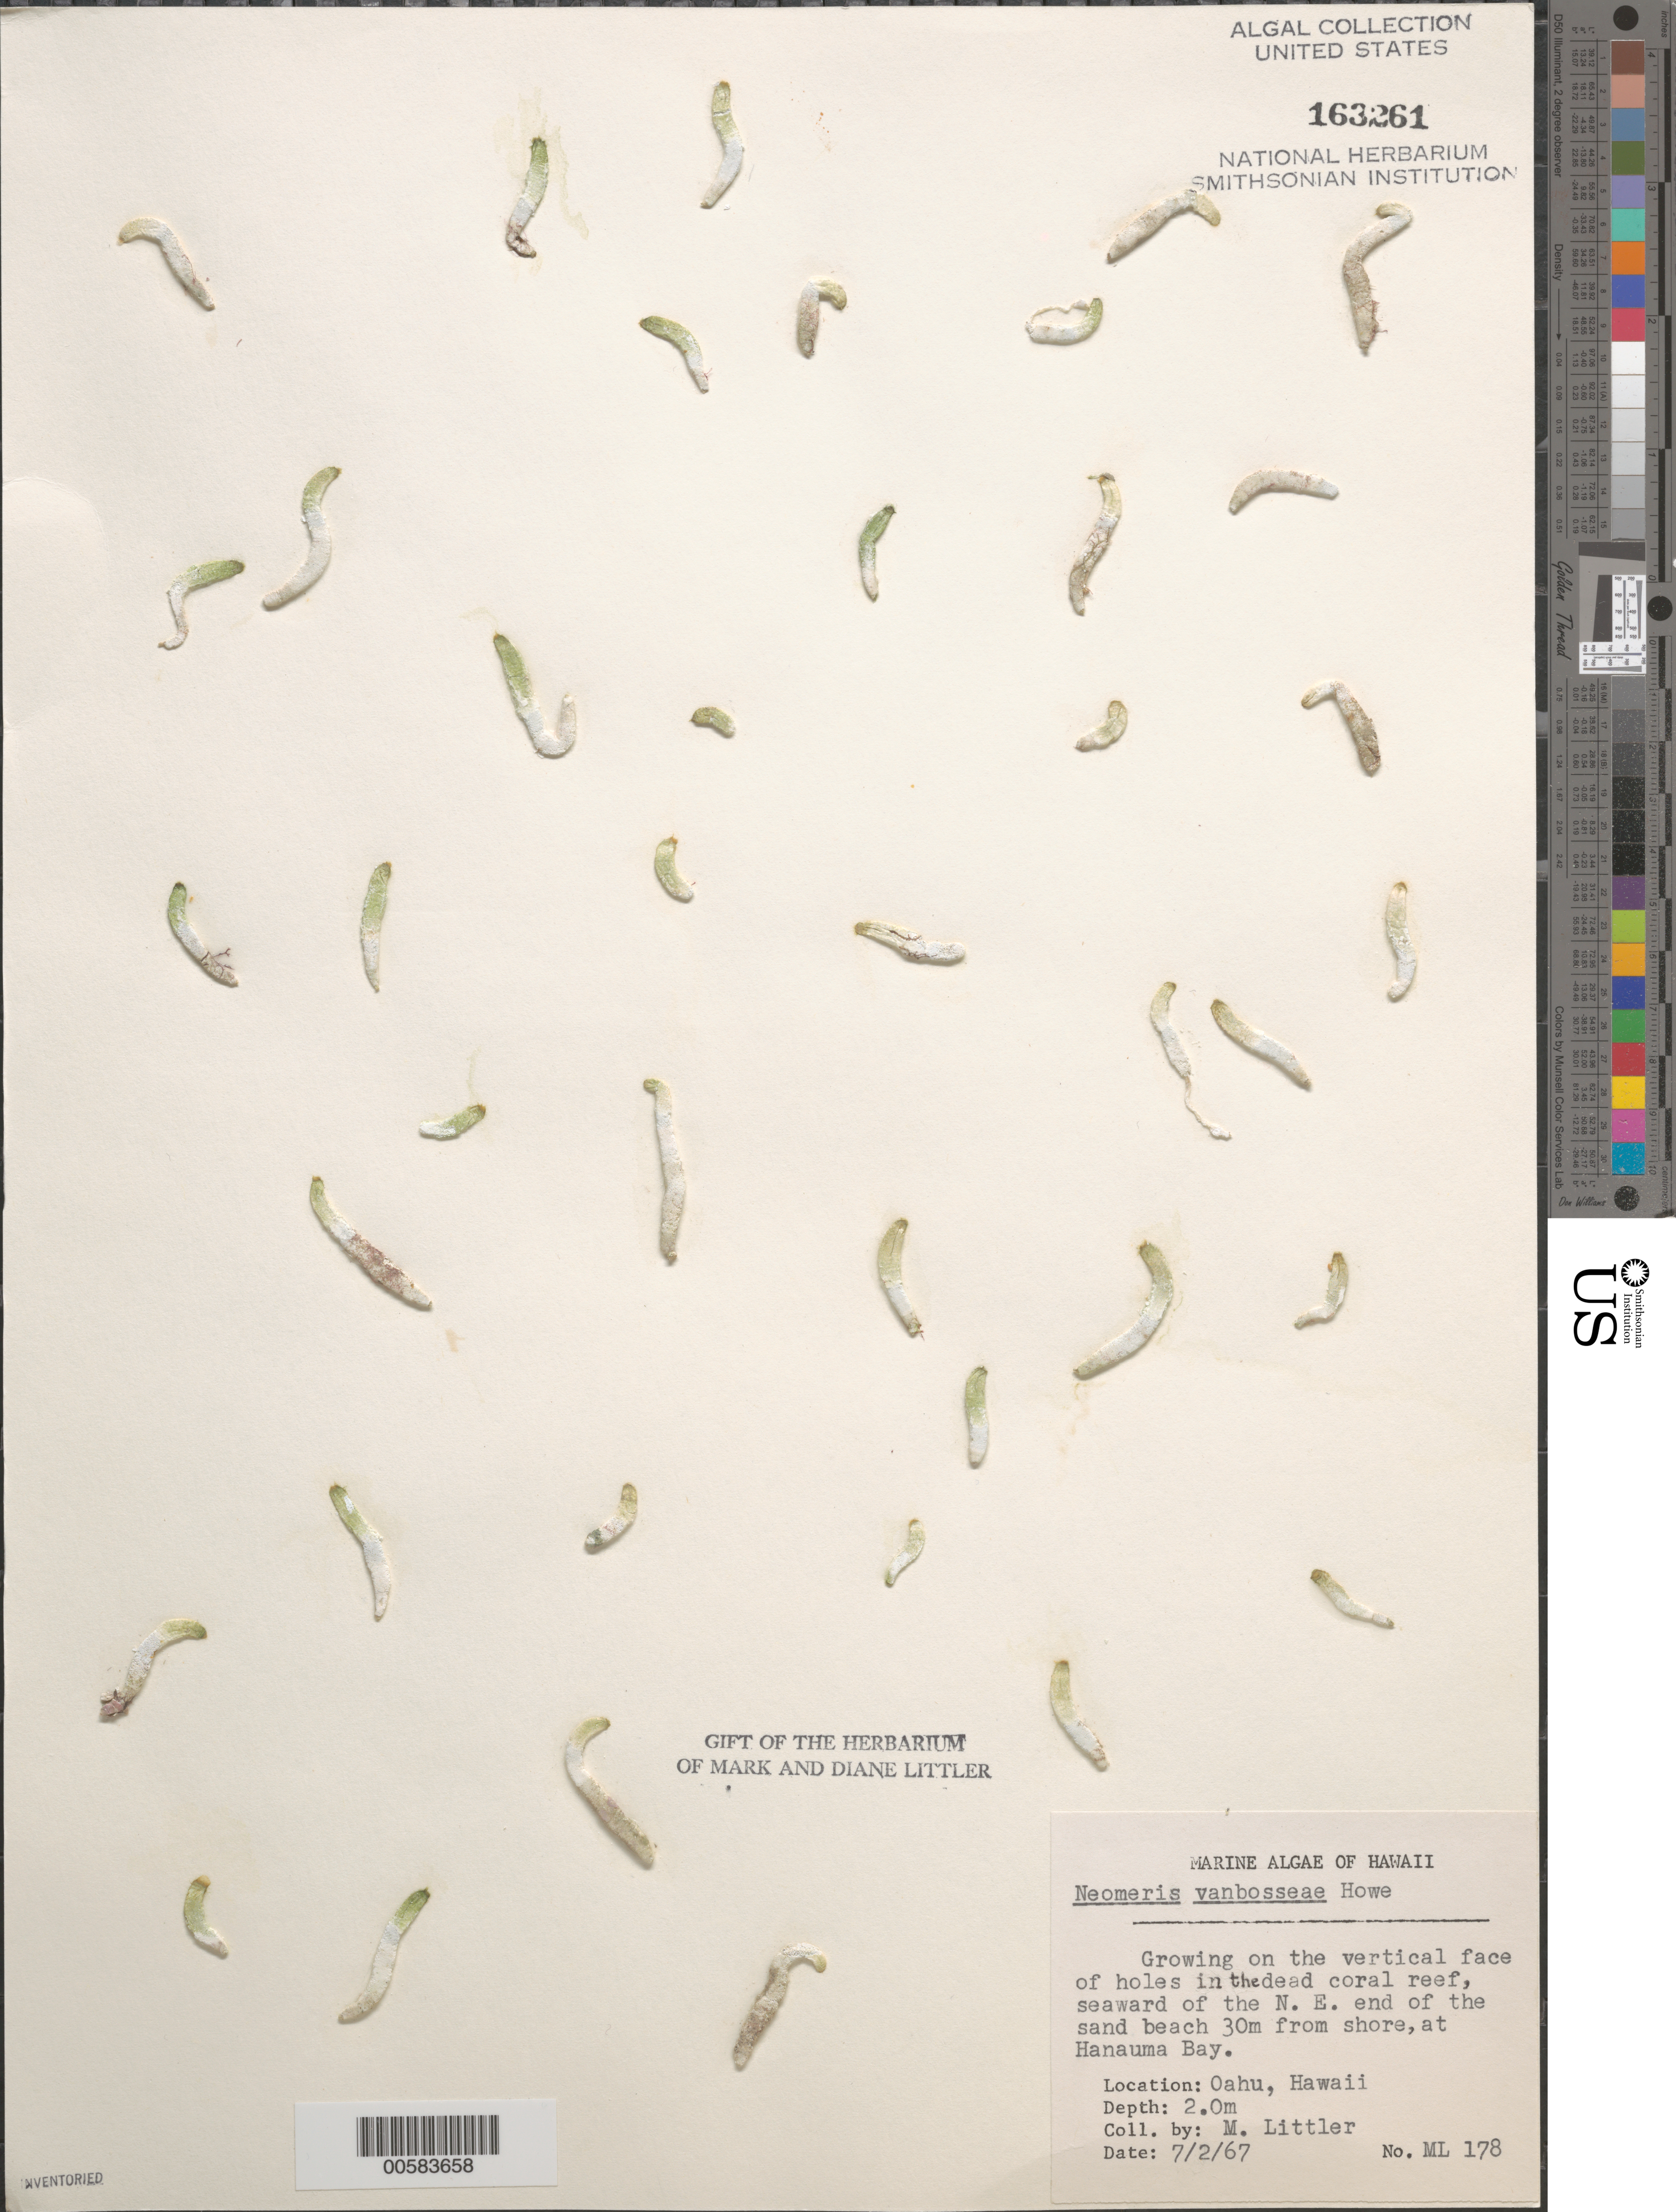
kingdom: Plantae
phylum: Chlorophyta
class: Ulvophyceae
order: Dasycladales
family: Dasycladaceae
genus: Neomeris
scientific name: Neomeris vanbosseae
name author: M. Howe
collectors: M. M. Littler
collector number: ML 178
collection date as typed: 02 Jul 1967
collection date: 1967-07-02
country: United States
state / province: Hawaii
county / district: Honolulu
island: Oahu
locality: Hanauma Bay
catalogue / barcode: US 163261